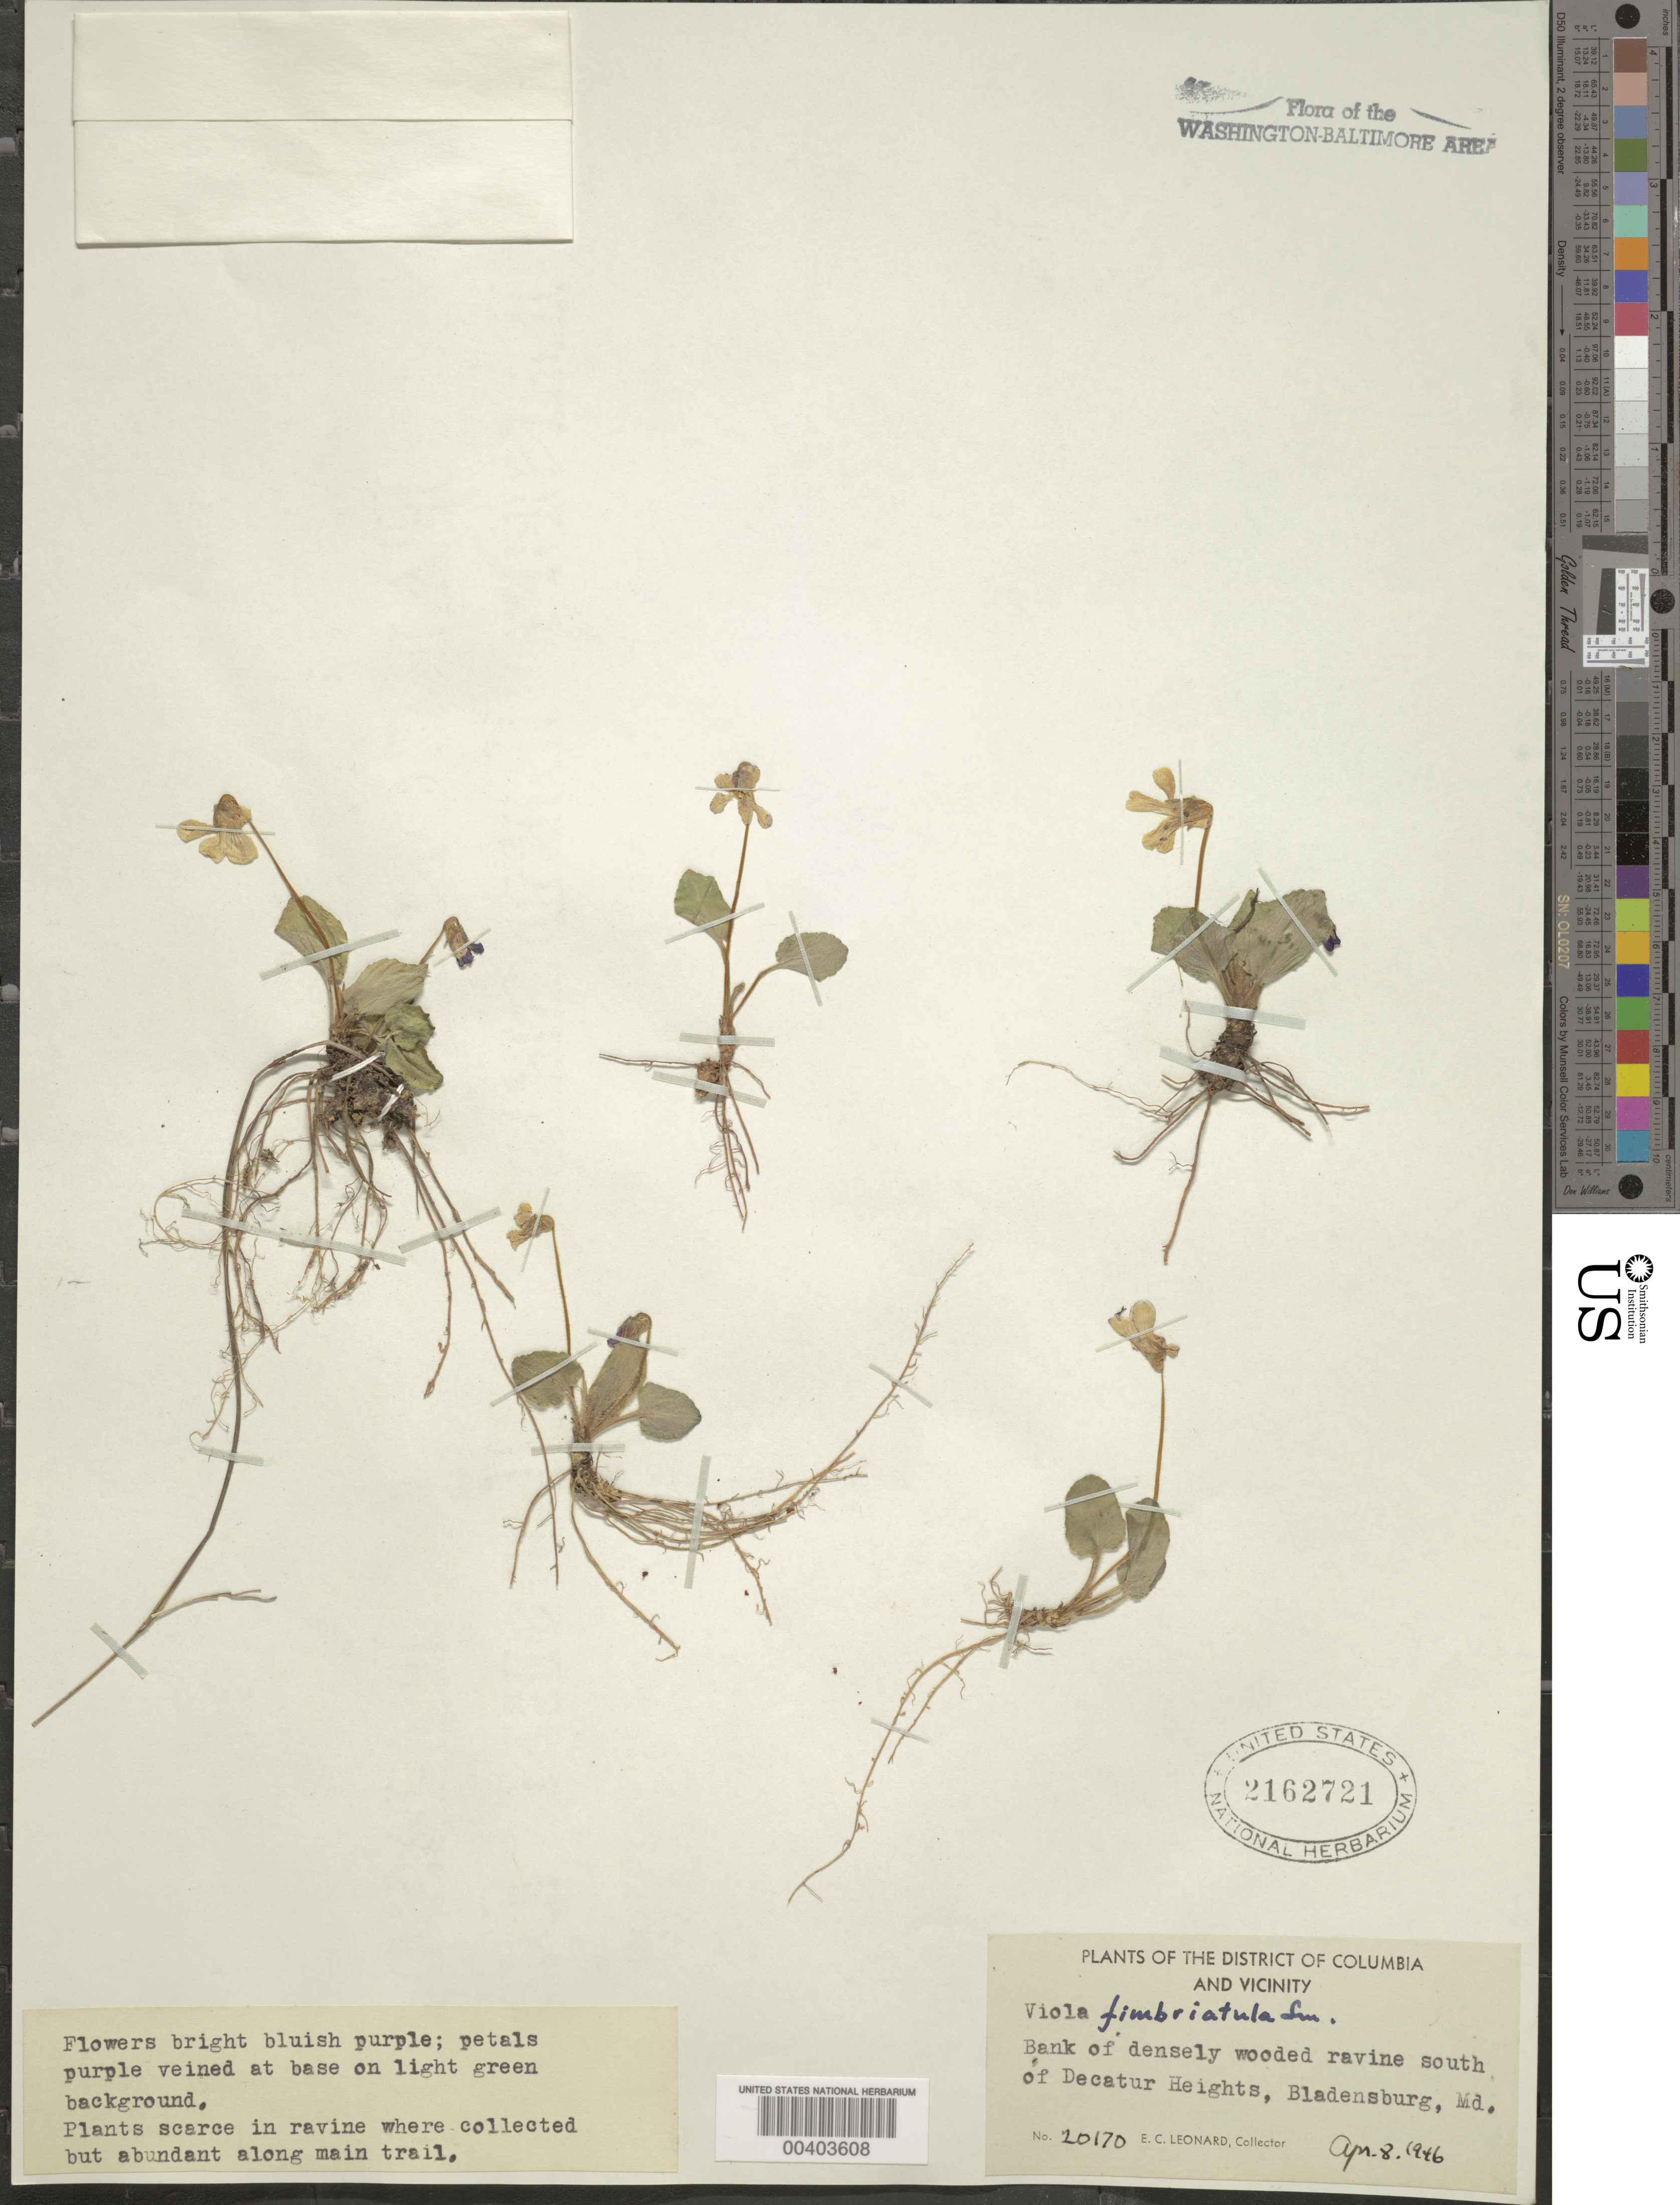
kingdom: Plantae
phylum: Tracheophyta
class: Magnoliopsida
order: Malpighiales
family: Violaceae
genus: Viola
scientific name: Viola sagittata var. ovata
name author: (Nutt.) Torr. & A. Gray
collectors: E. C. Leonard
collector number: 20170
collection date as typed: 08 Apr 1946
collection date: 1946-04-08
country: United States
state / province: Maryland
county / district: Prince George's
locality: South of Decatur Heights, Bladensburg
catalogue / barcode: US 2162721